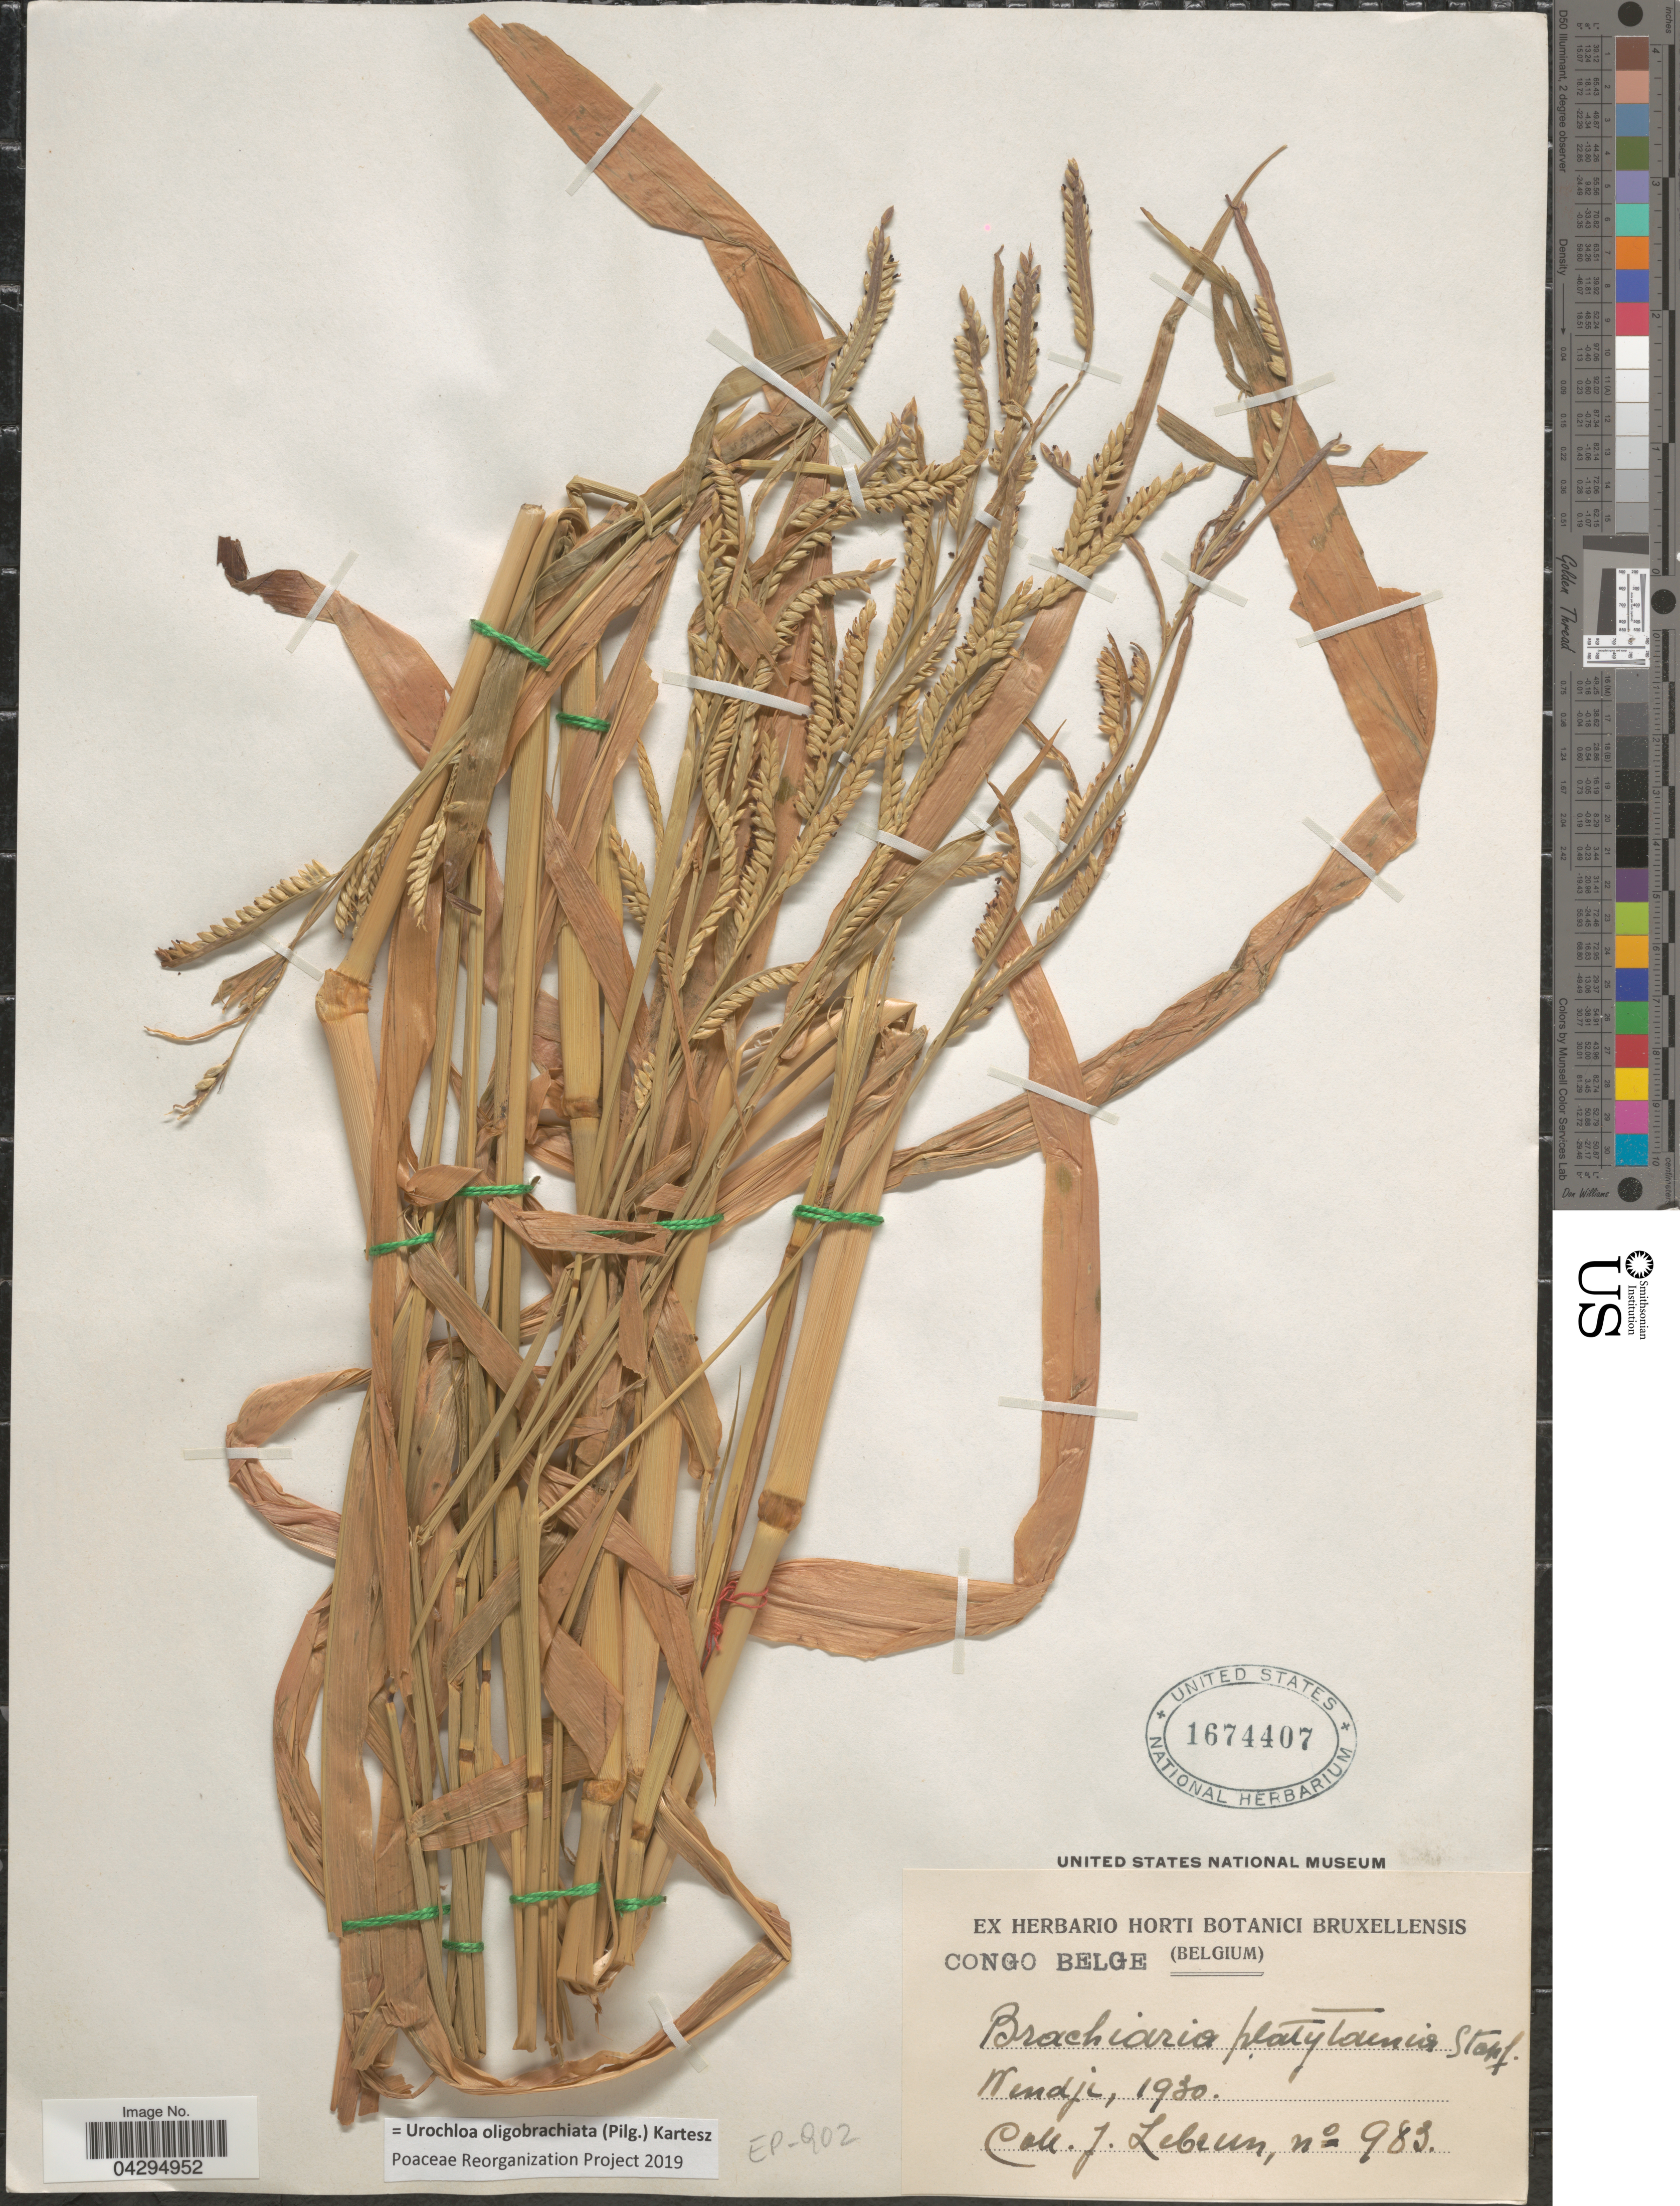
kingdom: Plantae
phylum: Tracheophyta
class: Liliopsida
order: Poales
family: Poaceae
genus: Urochloa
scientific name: Urochloa oligobrachiata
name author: (Pilg.) Kartesz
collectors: J. A. Lebrun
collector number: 983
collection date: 1930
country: Congo, Democratic Republic of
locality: Congo Belge. Wendji.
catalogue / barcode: US 1674407